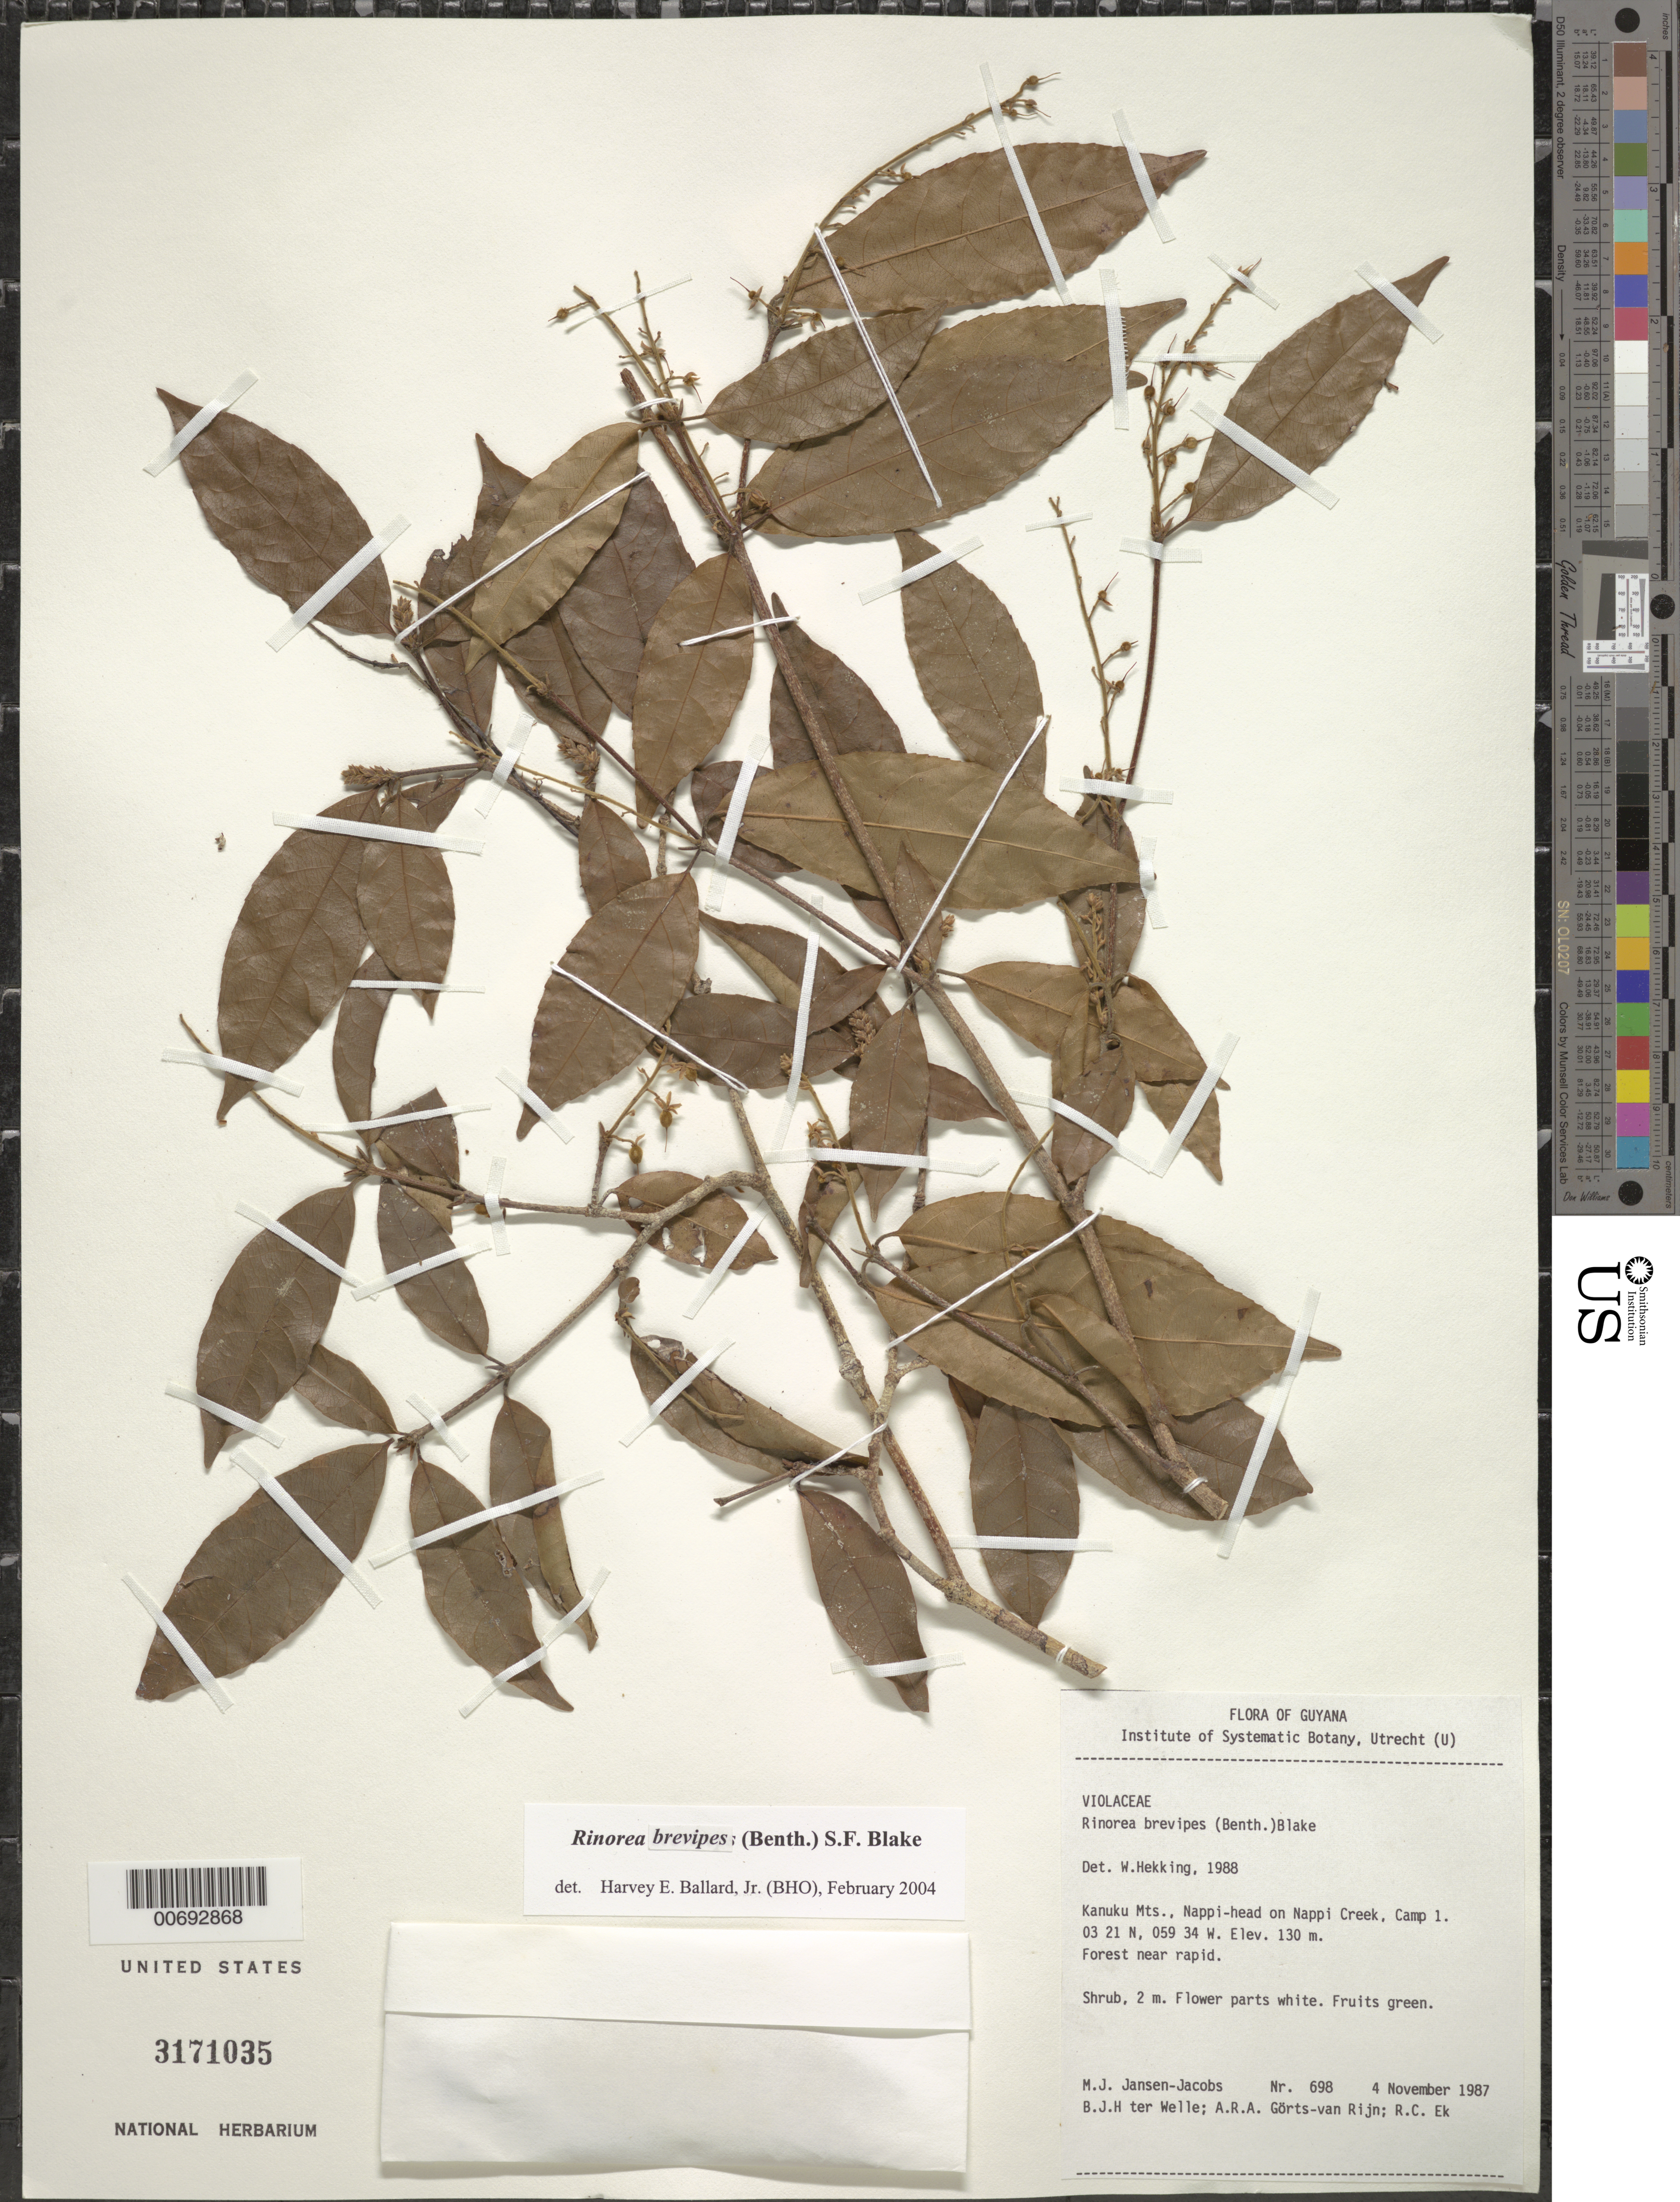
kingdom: Plantae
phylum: Tracheophyta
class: Magnoliopsida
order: Malpighiales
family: Violaceae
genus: Rinorea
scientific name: Rinorea brevipes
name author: (Benth.) S.F. Blake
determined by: Ballard, Harvey E.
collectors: M. J. Jansen-Jacobs, B. Welle, A. .R. A. Görts-van Rijn & R. C. Ek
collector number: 698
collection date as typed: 4-Nov-87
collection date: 1987-11-04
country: Guyana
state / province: U. Takutu-U. Essequibo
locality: Kanuku Mts., Nappi-head on Nappi Creek, camp 1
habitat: Forest near rapid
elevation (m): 130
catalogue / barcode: US 3171035